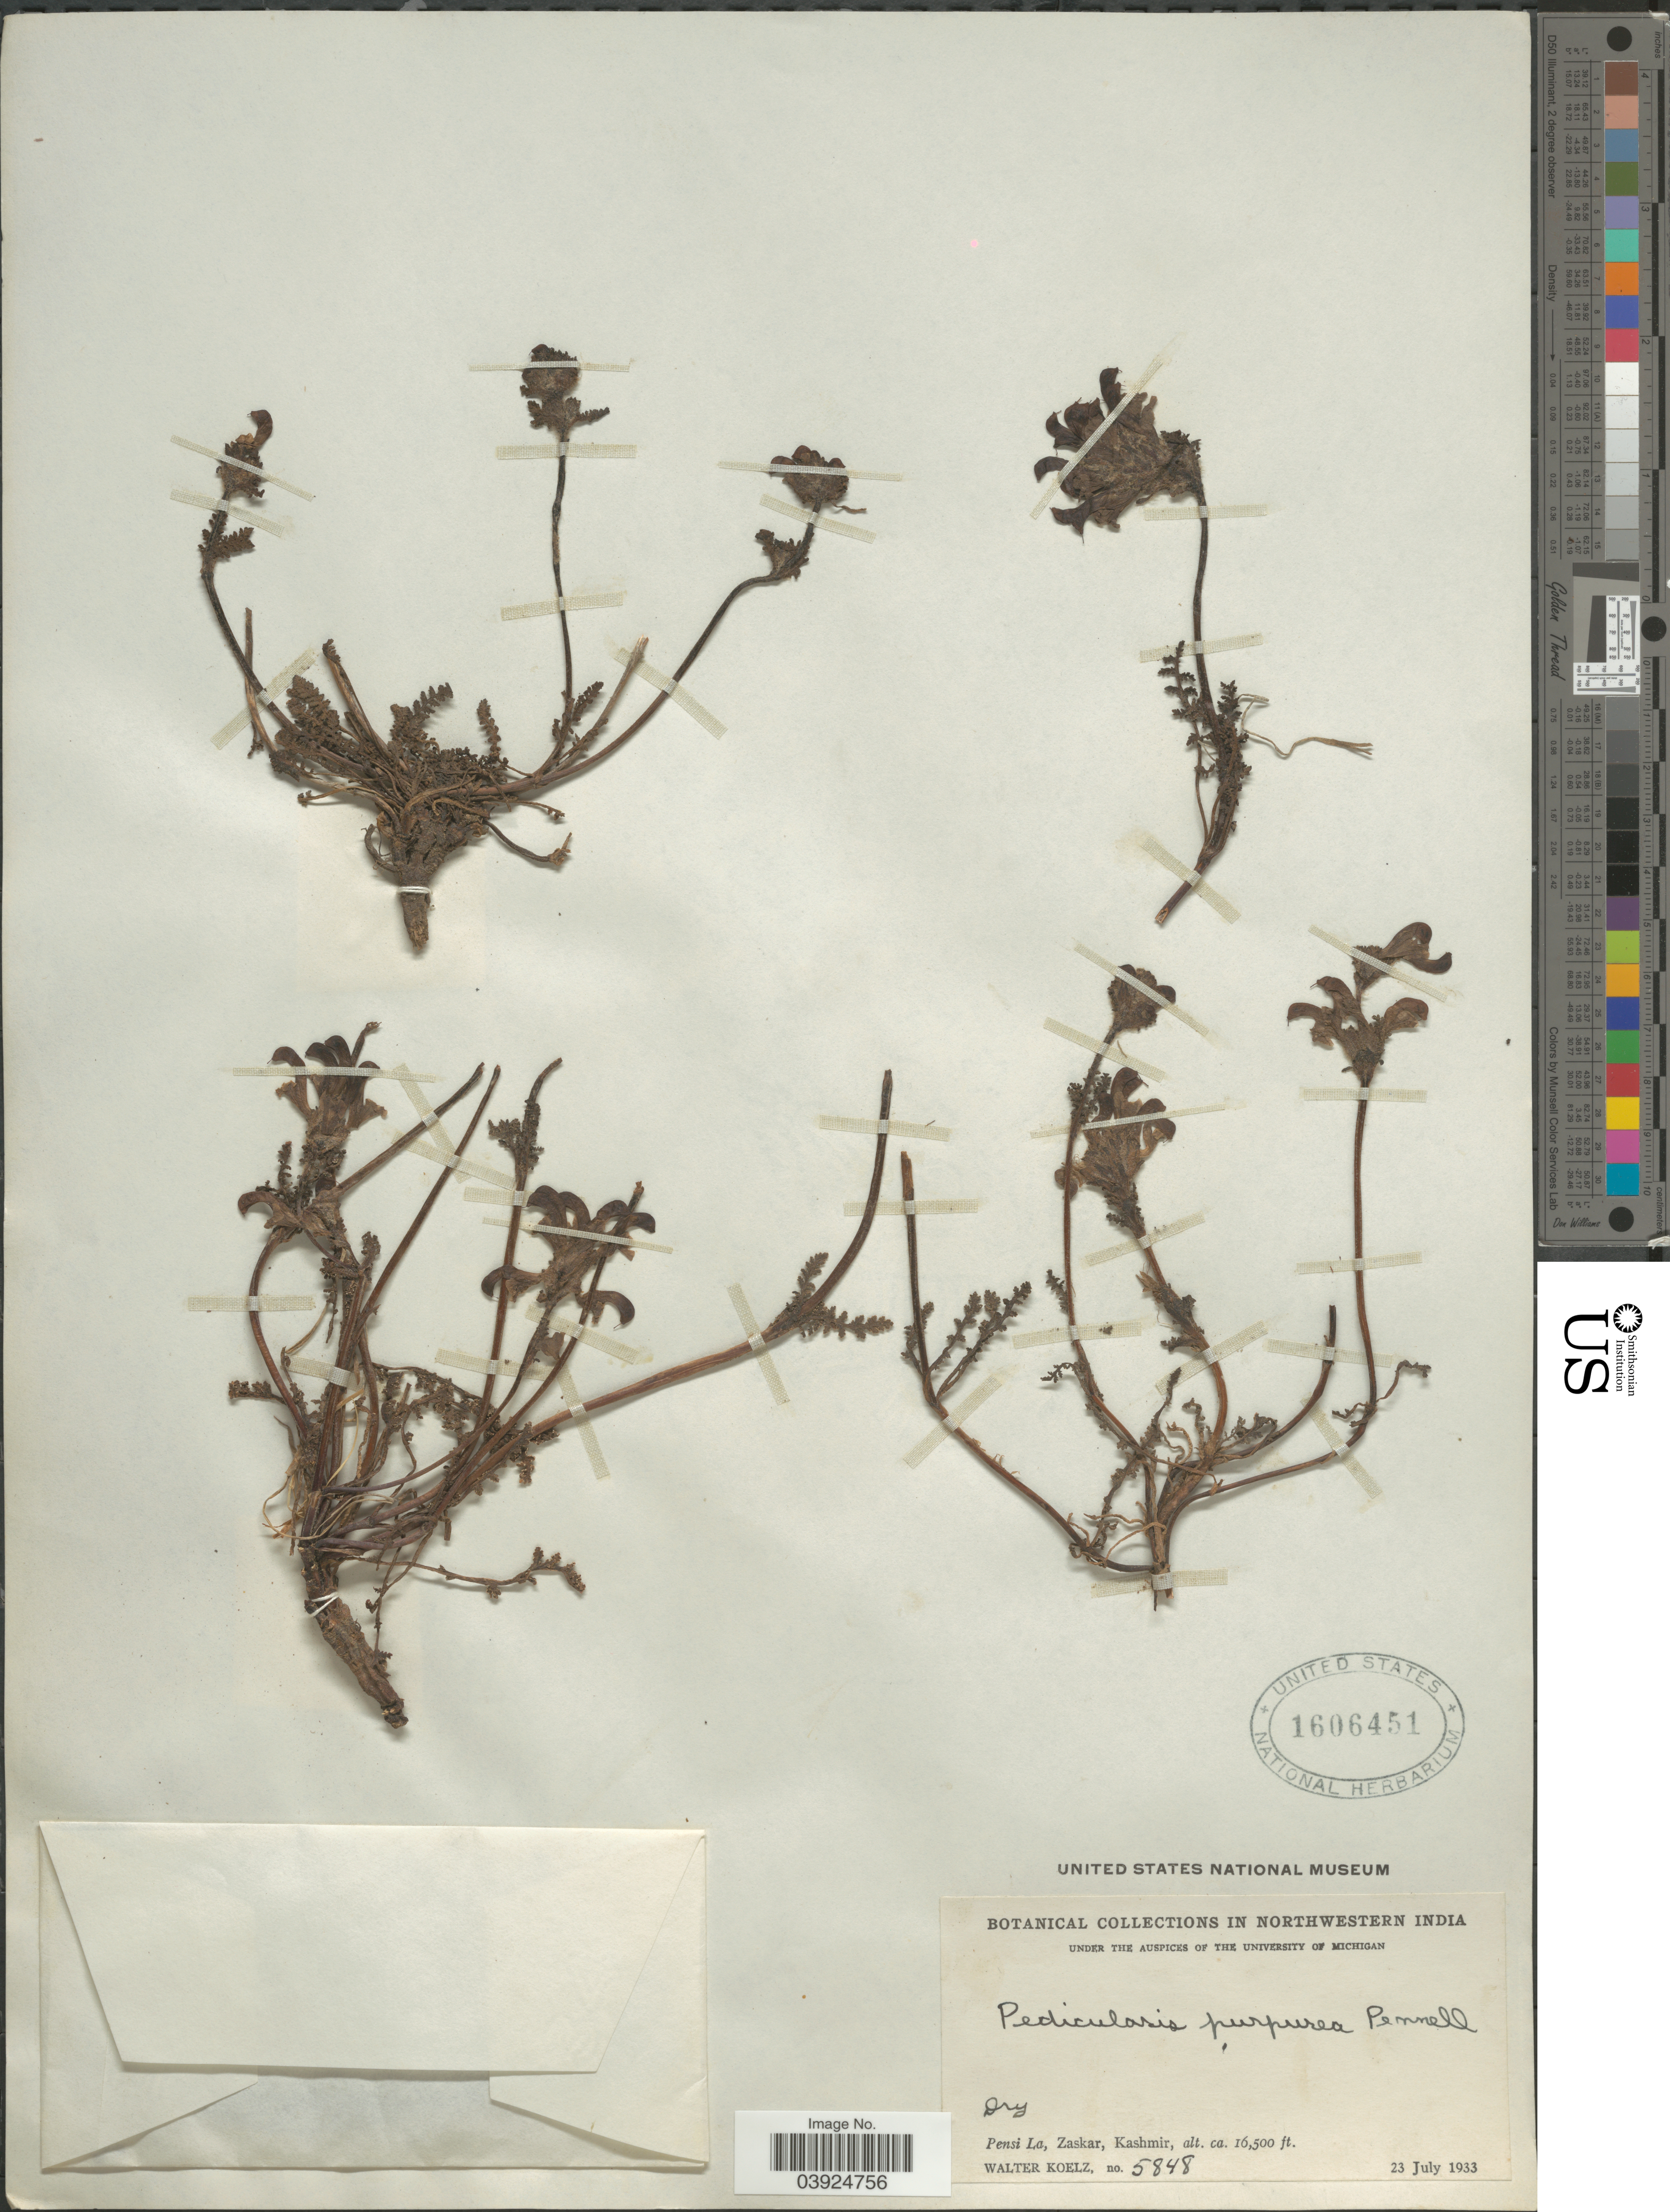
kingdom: Plantae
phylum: Tracheophyta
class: Magnoliopsida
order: Lamiales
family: Orobanchaceae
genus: Pedicularis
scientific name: Pedicularis purpurea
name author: Pennell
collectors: W. N. Koelz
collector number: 5848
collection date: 1933-07-23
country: India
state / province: Jammu and Kashmir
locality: Northwestern India. Pensi La, Zaskar, Kashmir.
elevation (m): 5029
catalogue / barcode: US 1606451